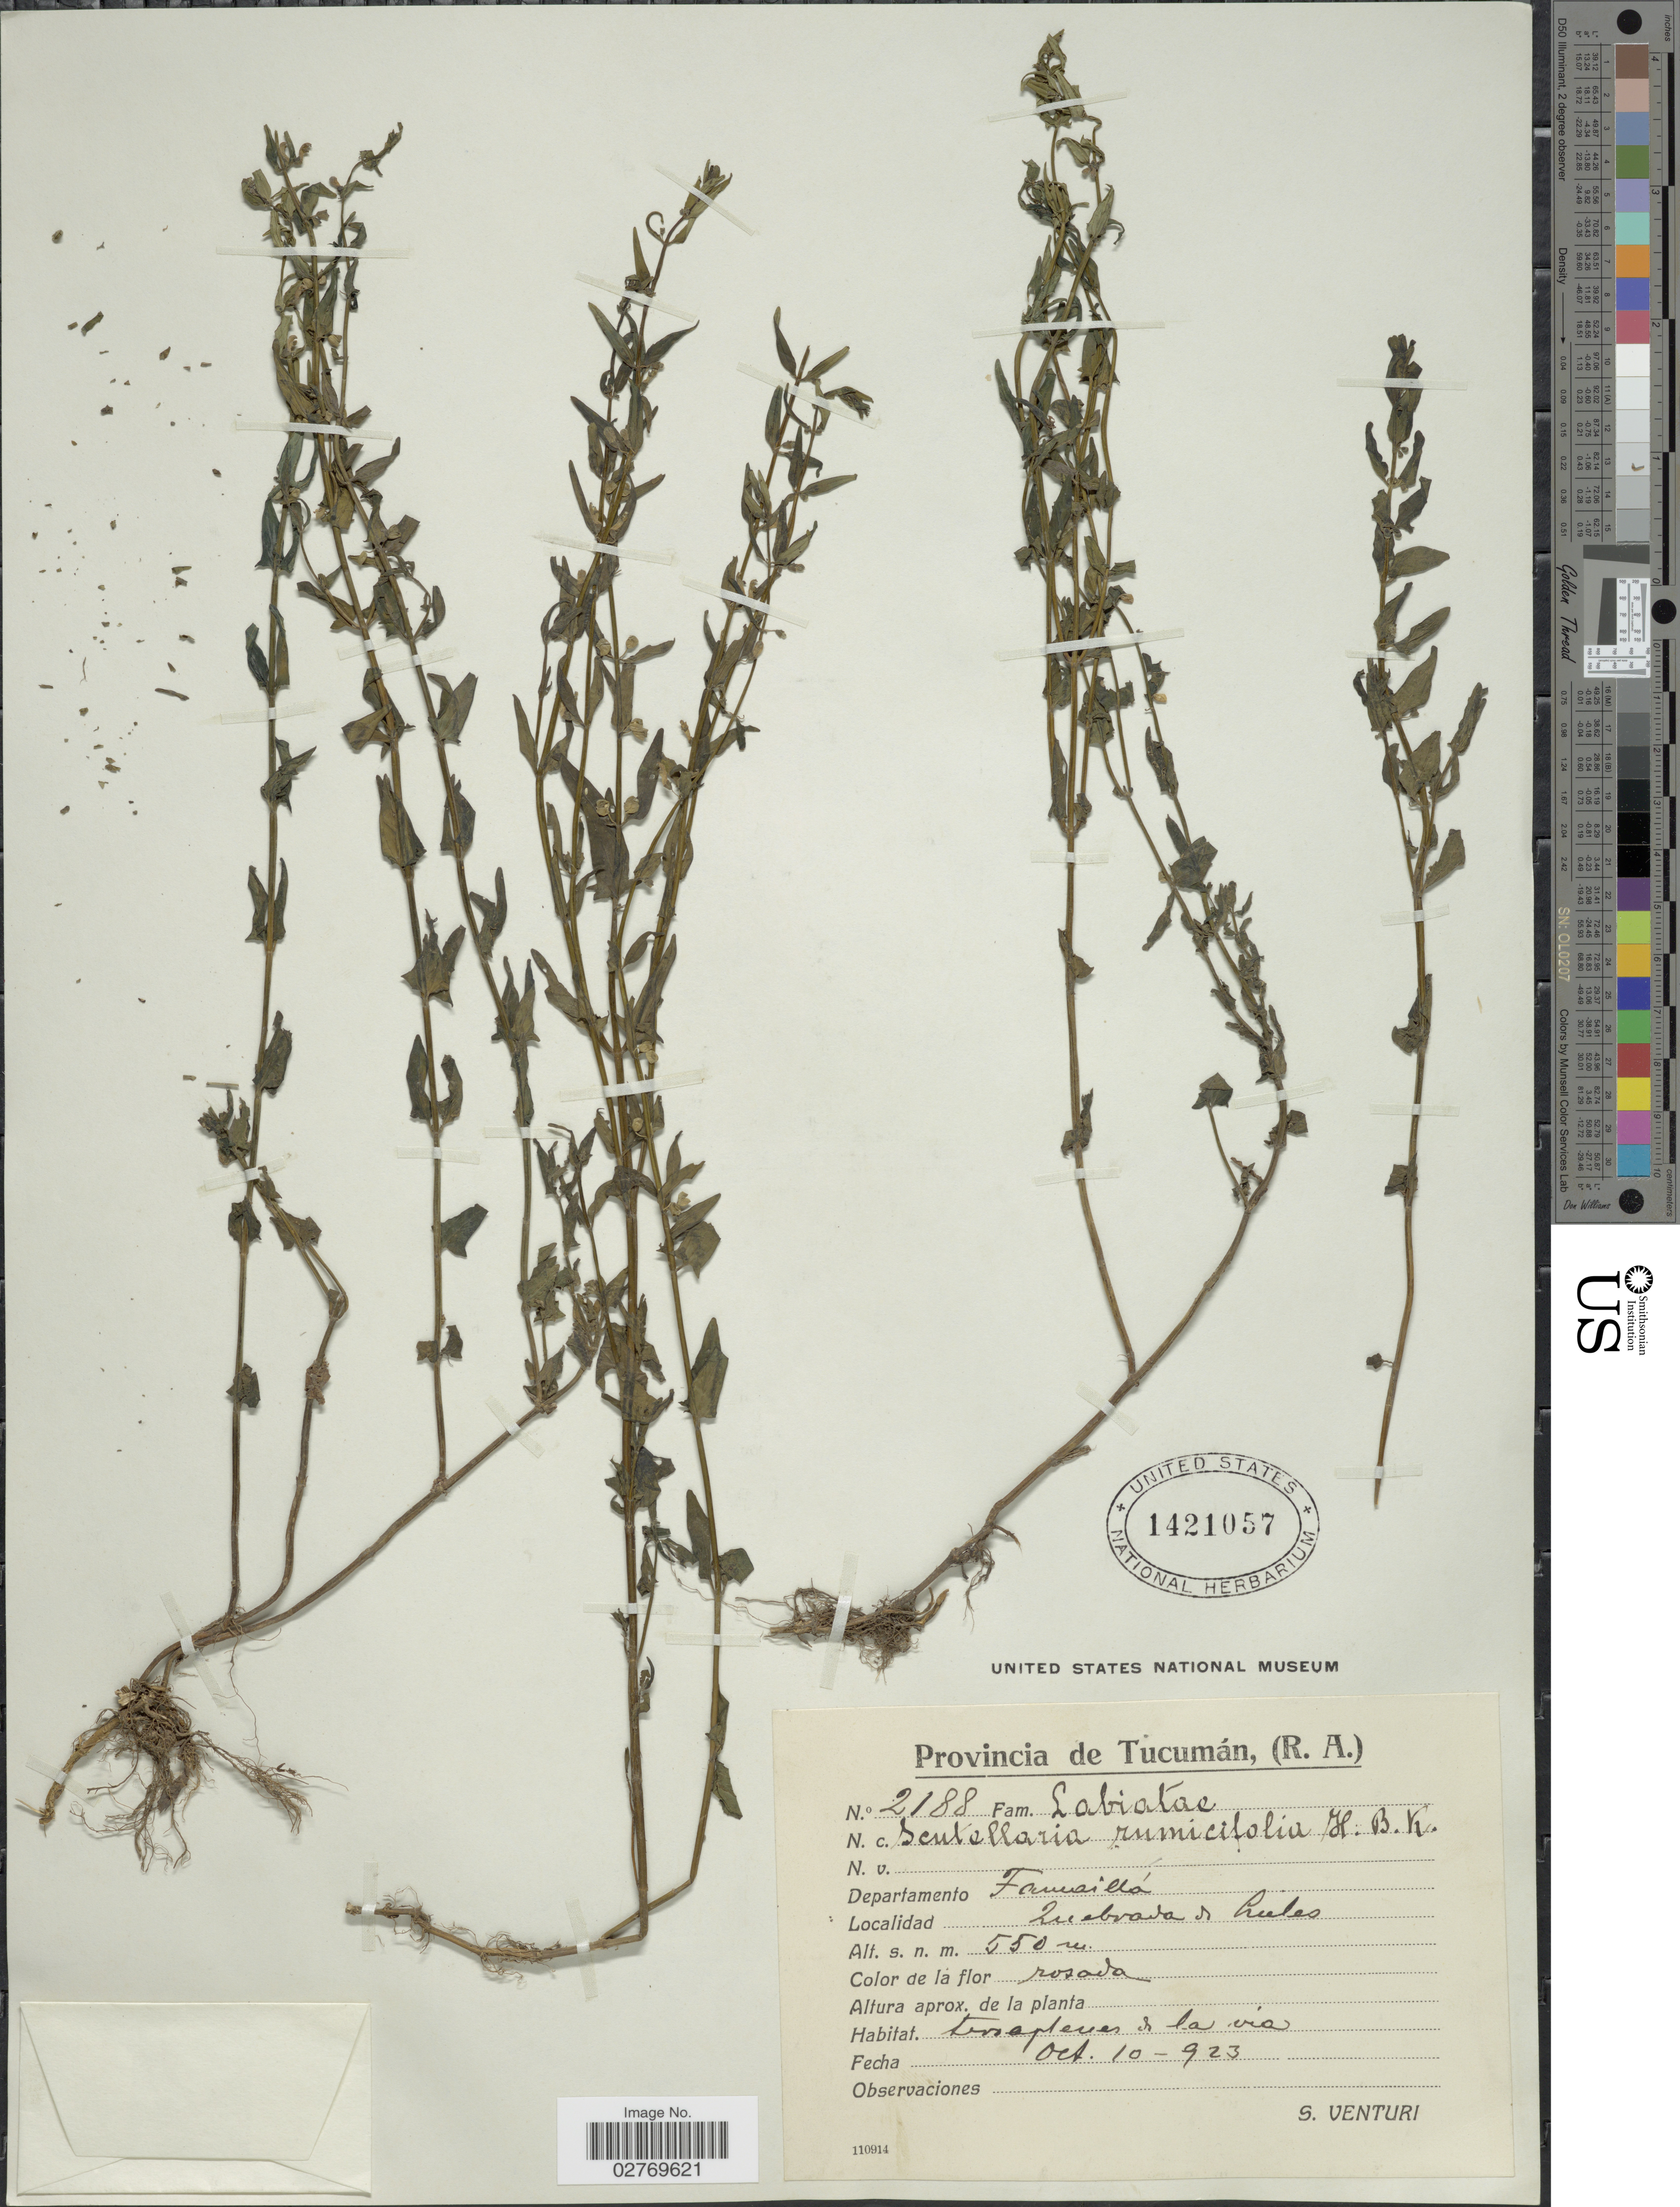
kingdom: Plantae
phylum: Tracheophyta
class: Magnoliopsida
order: Lamiales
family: Lamiaceae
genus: Scutellaria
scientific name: Scutellaria rumicifolia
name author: Kunth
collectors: S. Venturi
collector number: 2188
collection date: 1923-10-10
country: Argentina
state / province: Tucuman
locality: Departamento Famaillá. Quebrada de Lielas.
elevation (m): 550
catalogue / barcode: US 1421057